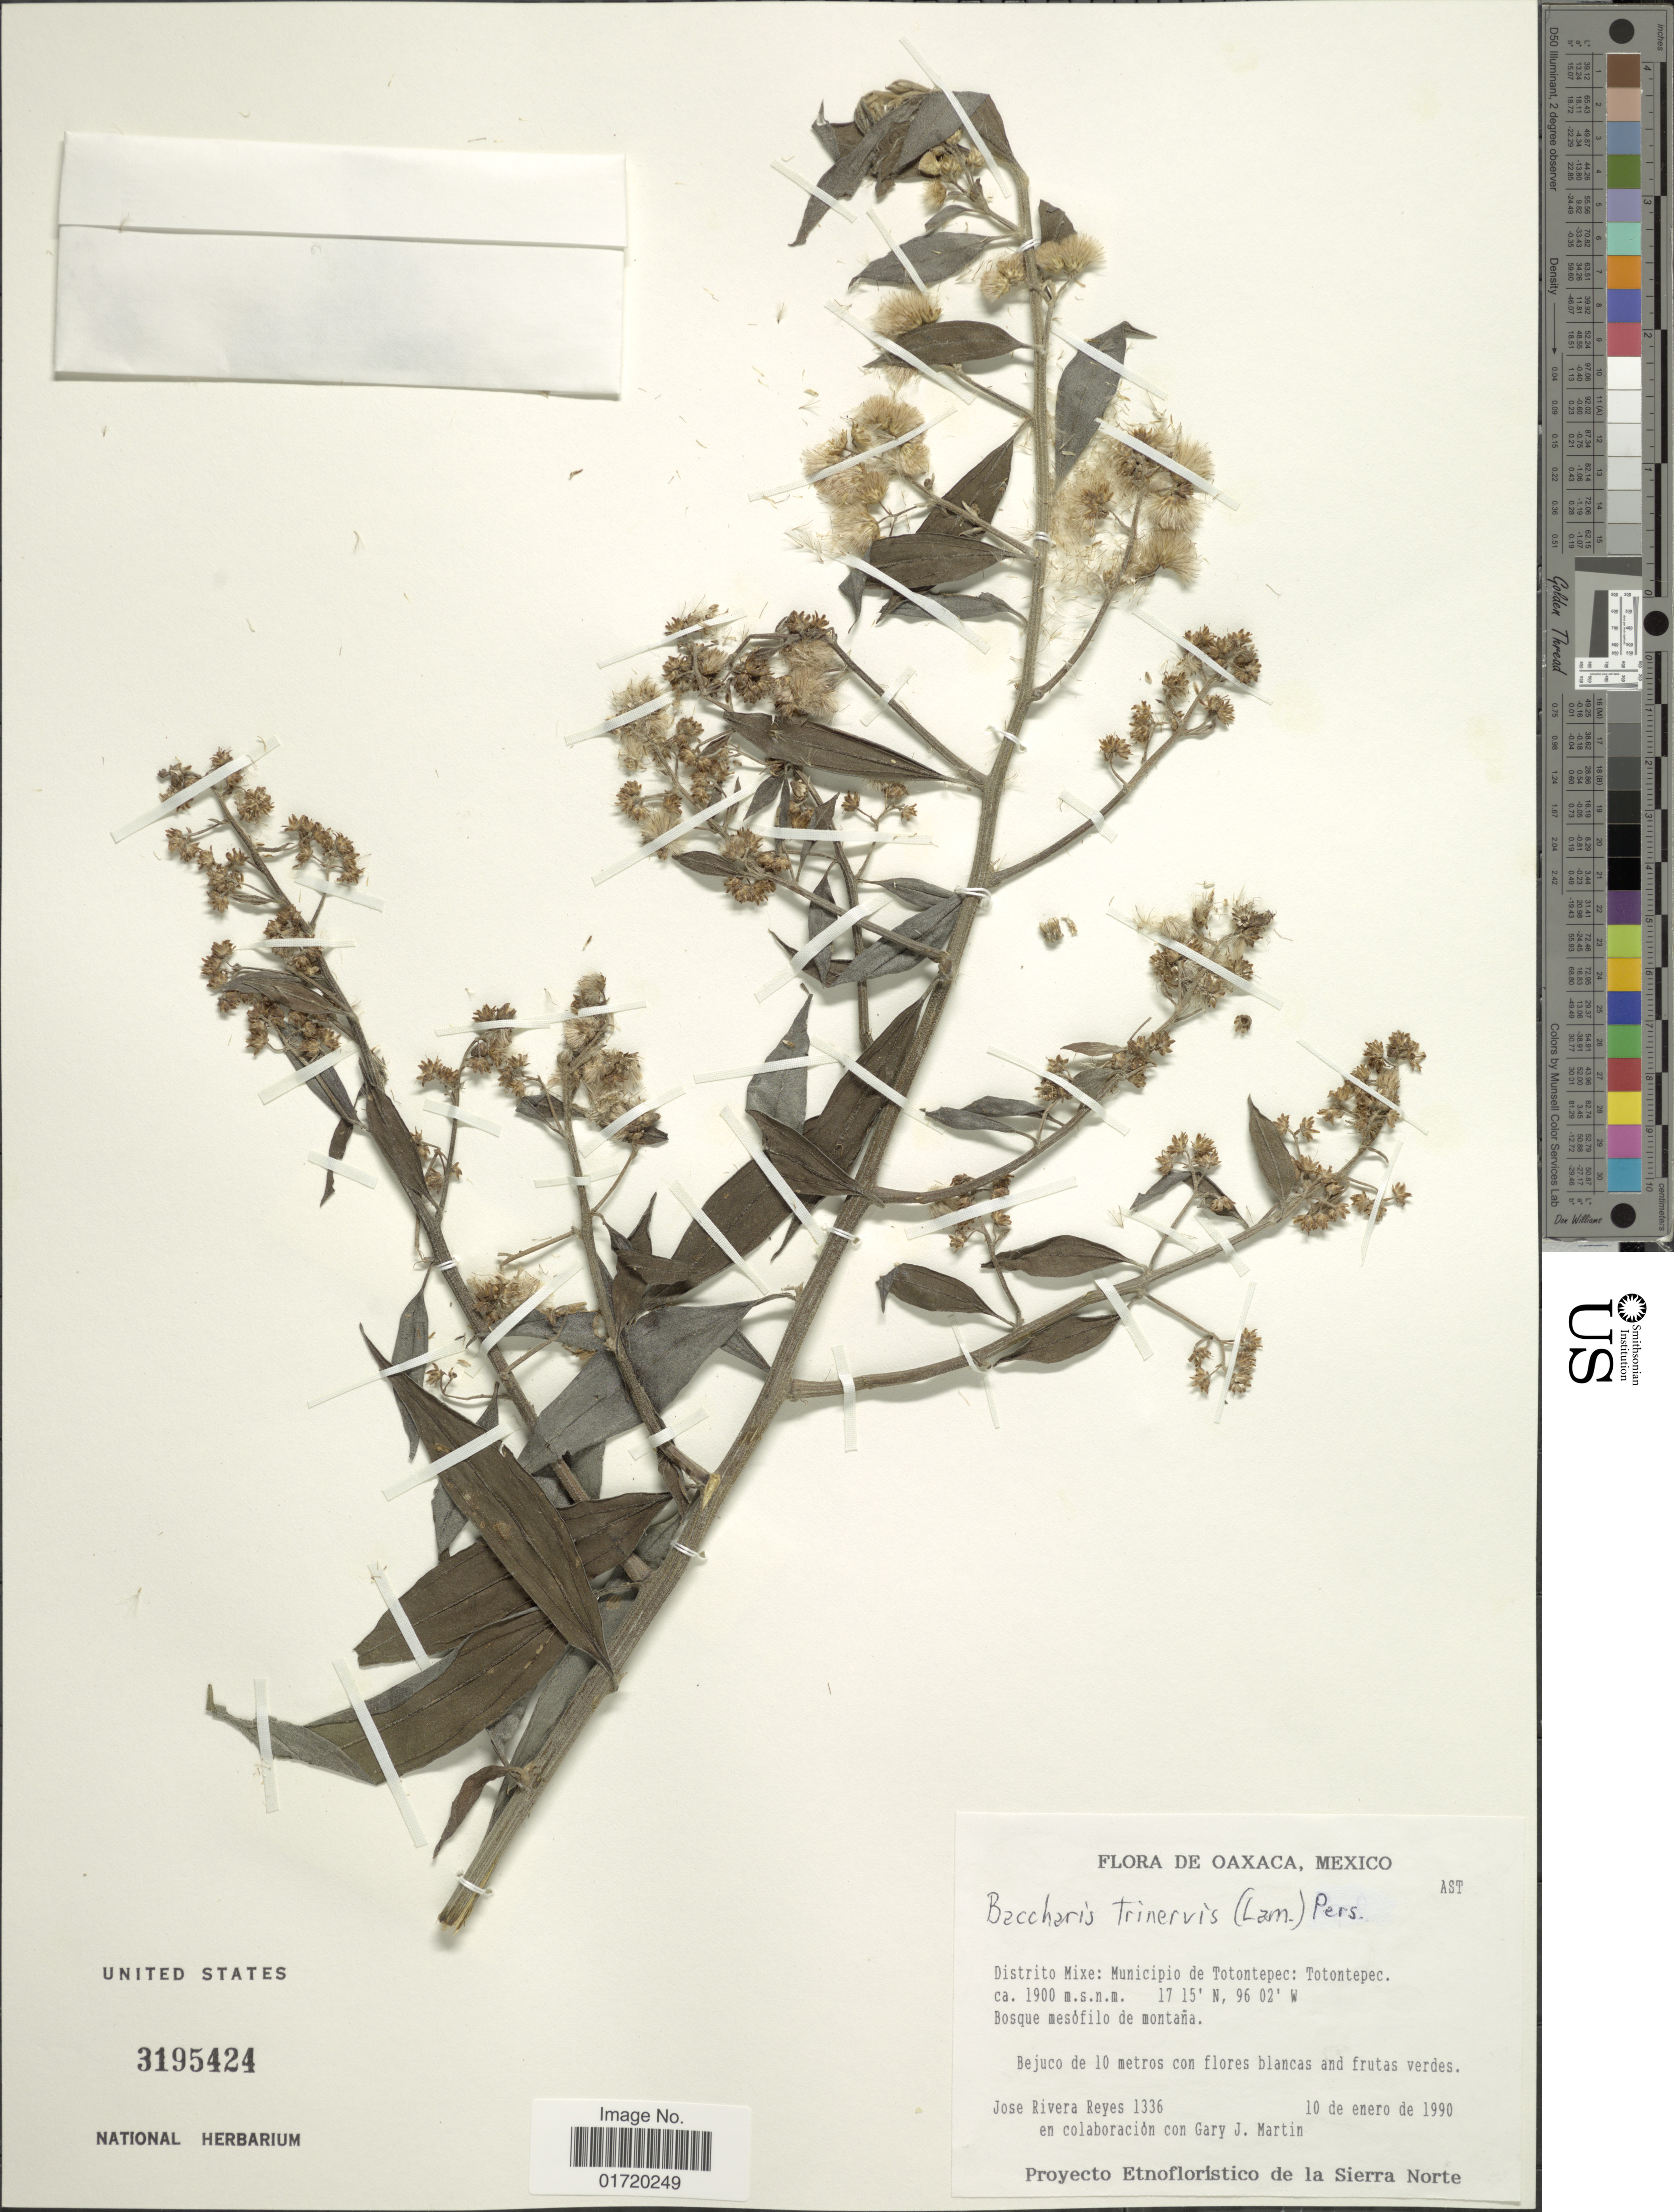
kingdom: Plantae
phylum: Tracheophyta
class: Magnoliopsida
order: Asterales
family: Asteraceae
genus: Baccharis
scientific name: Baccharis trinervis var. rhexioides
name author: (Kunth) Baker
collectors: J. Reyes & G. J. Martin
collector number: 1336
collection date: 1990-01-10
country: Mexico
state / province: Oaxaca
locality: Distrito Mixe, Municipio de Totontepec, Totontepec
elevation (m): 1900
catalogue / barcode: US 3195424